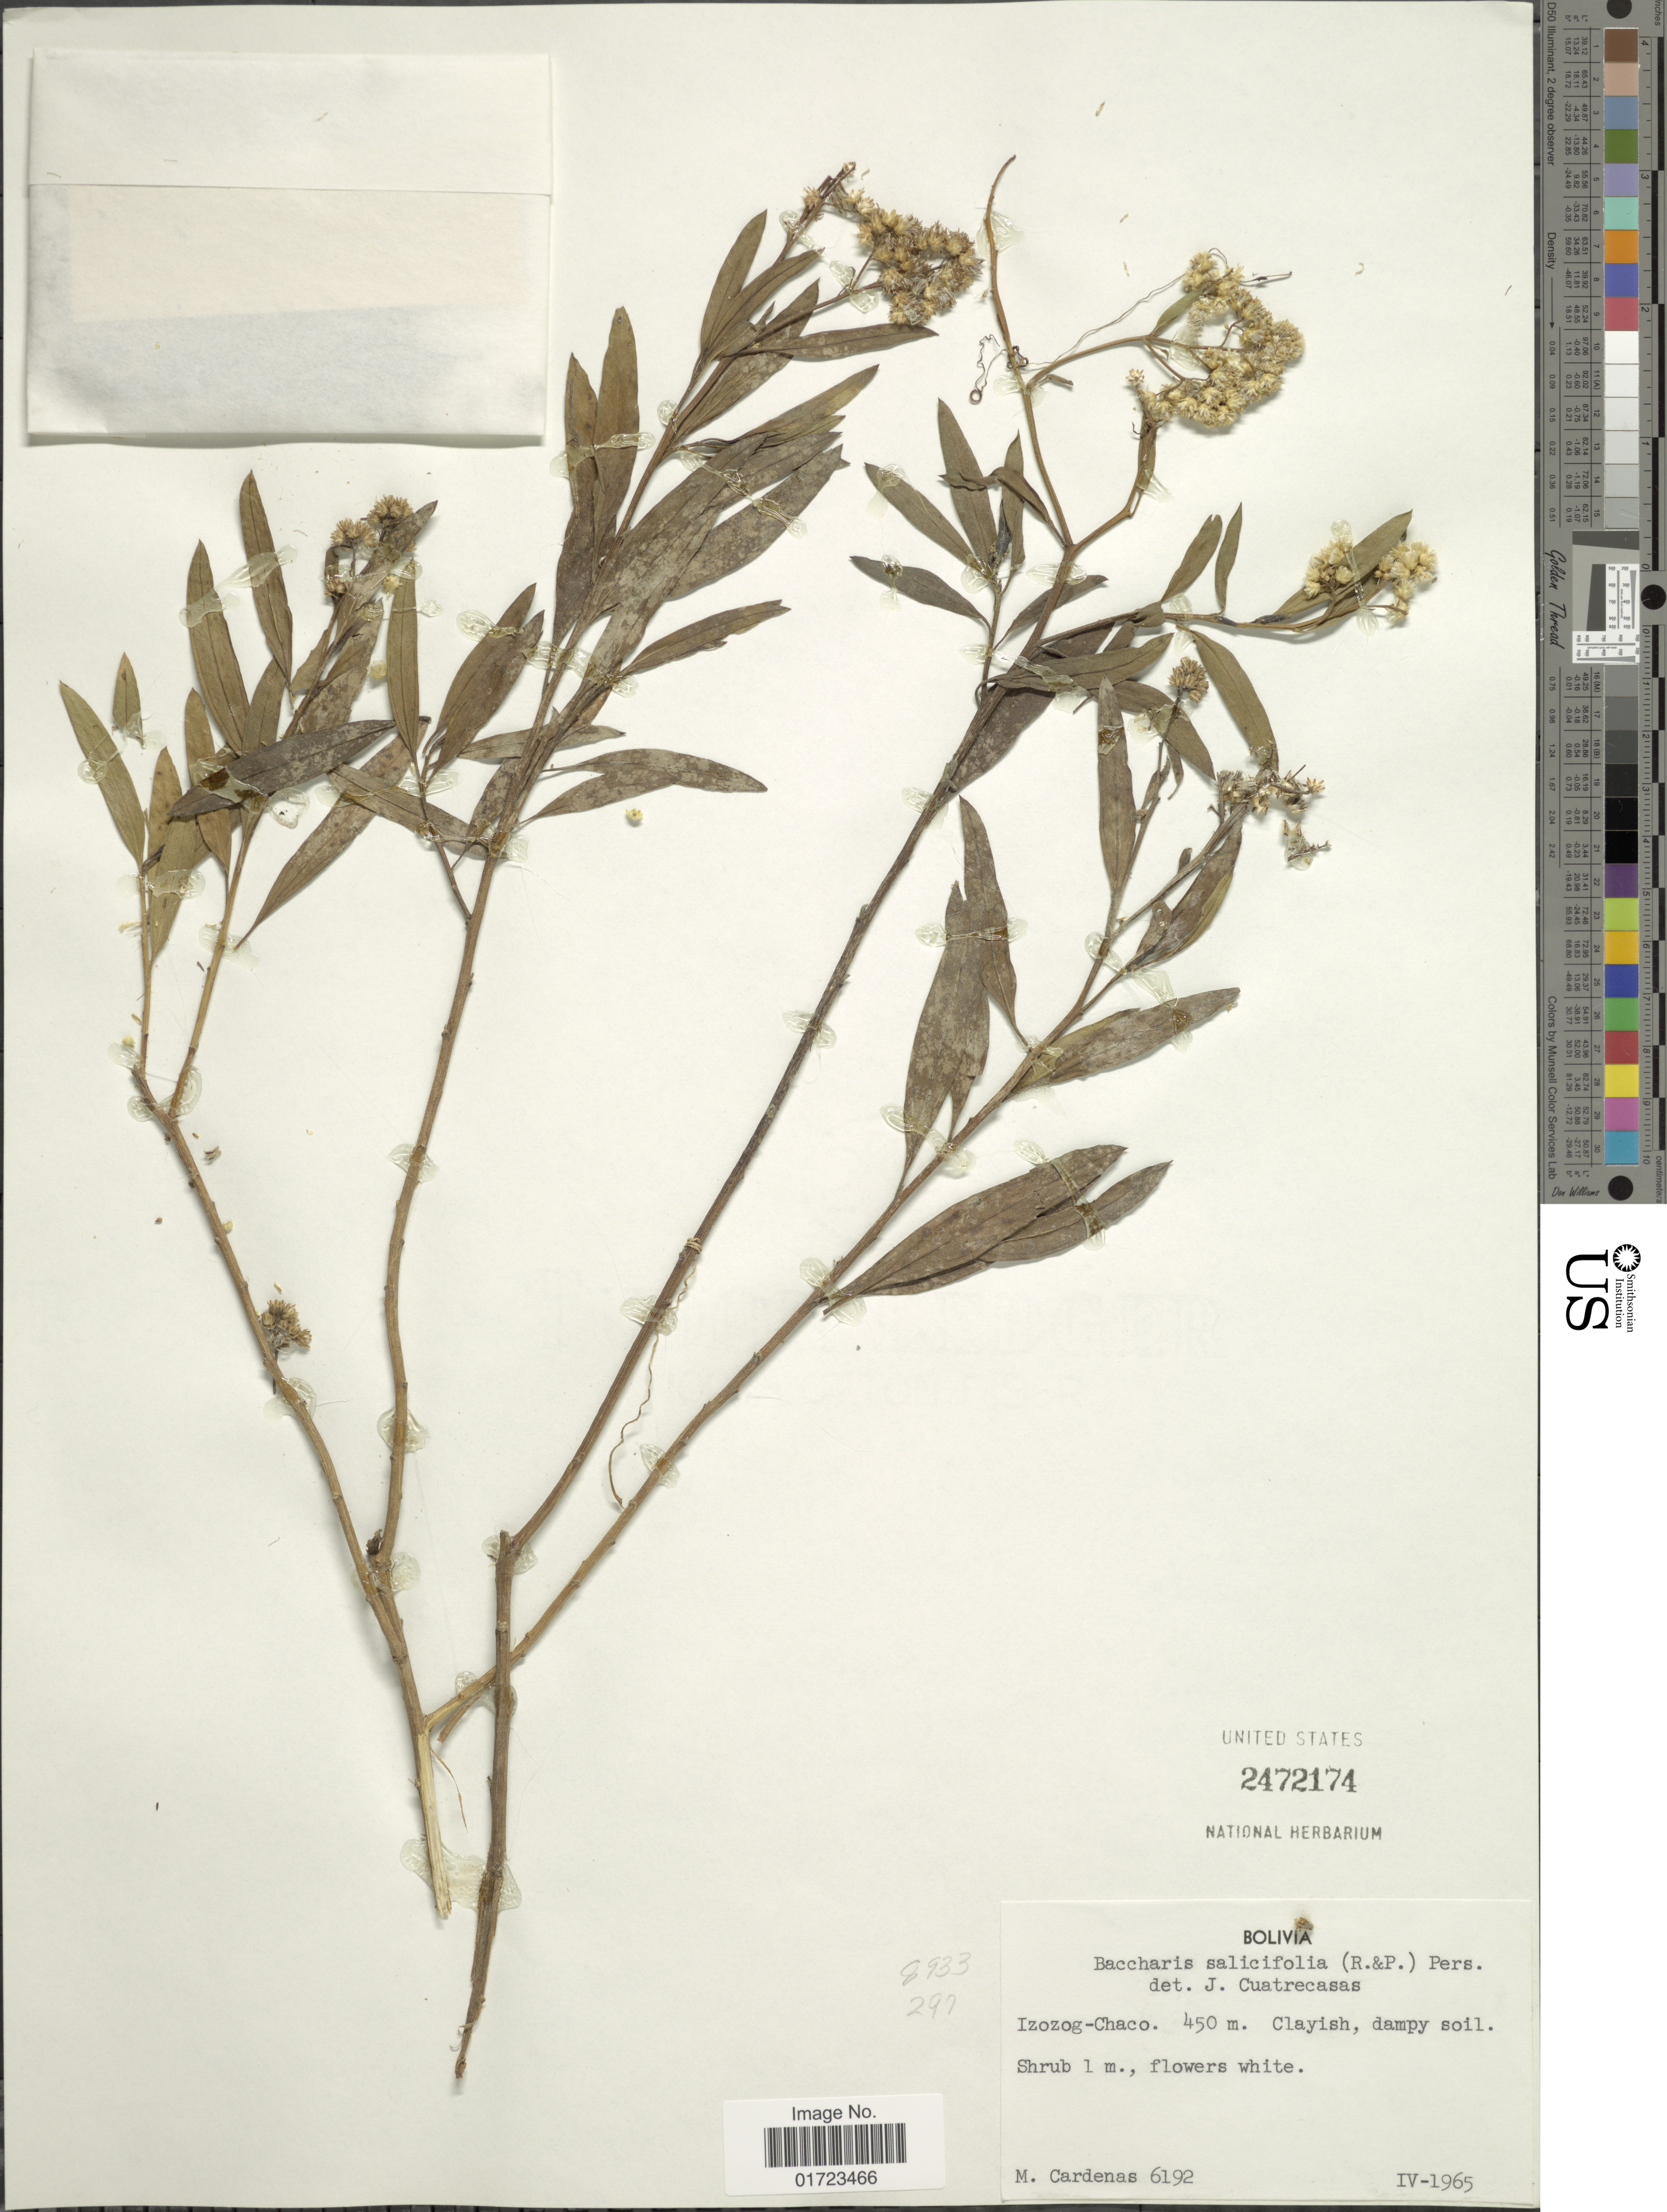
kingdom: Plantae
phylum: Tracheophyta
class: Magnoliopsida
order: Asterales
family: Asteraceae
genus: Baccharis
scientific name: Baccharis salicifolia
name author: (Ruiz & Pav.) Pers.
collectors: M. Cárdenas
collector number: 6192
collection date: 1965-04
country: Bolivia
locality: Izozog-Chaco.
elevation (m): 450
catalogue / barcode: US 2472174